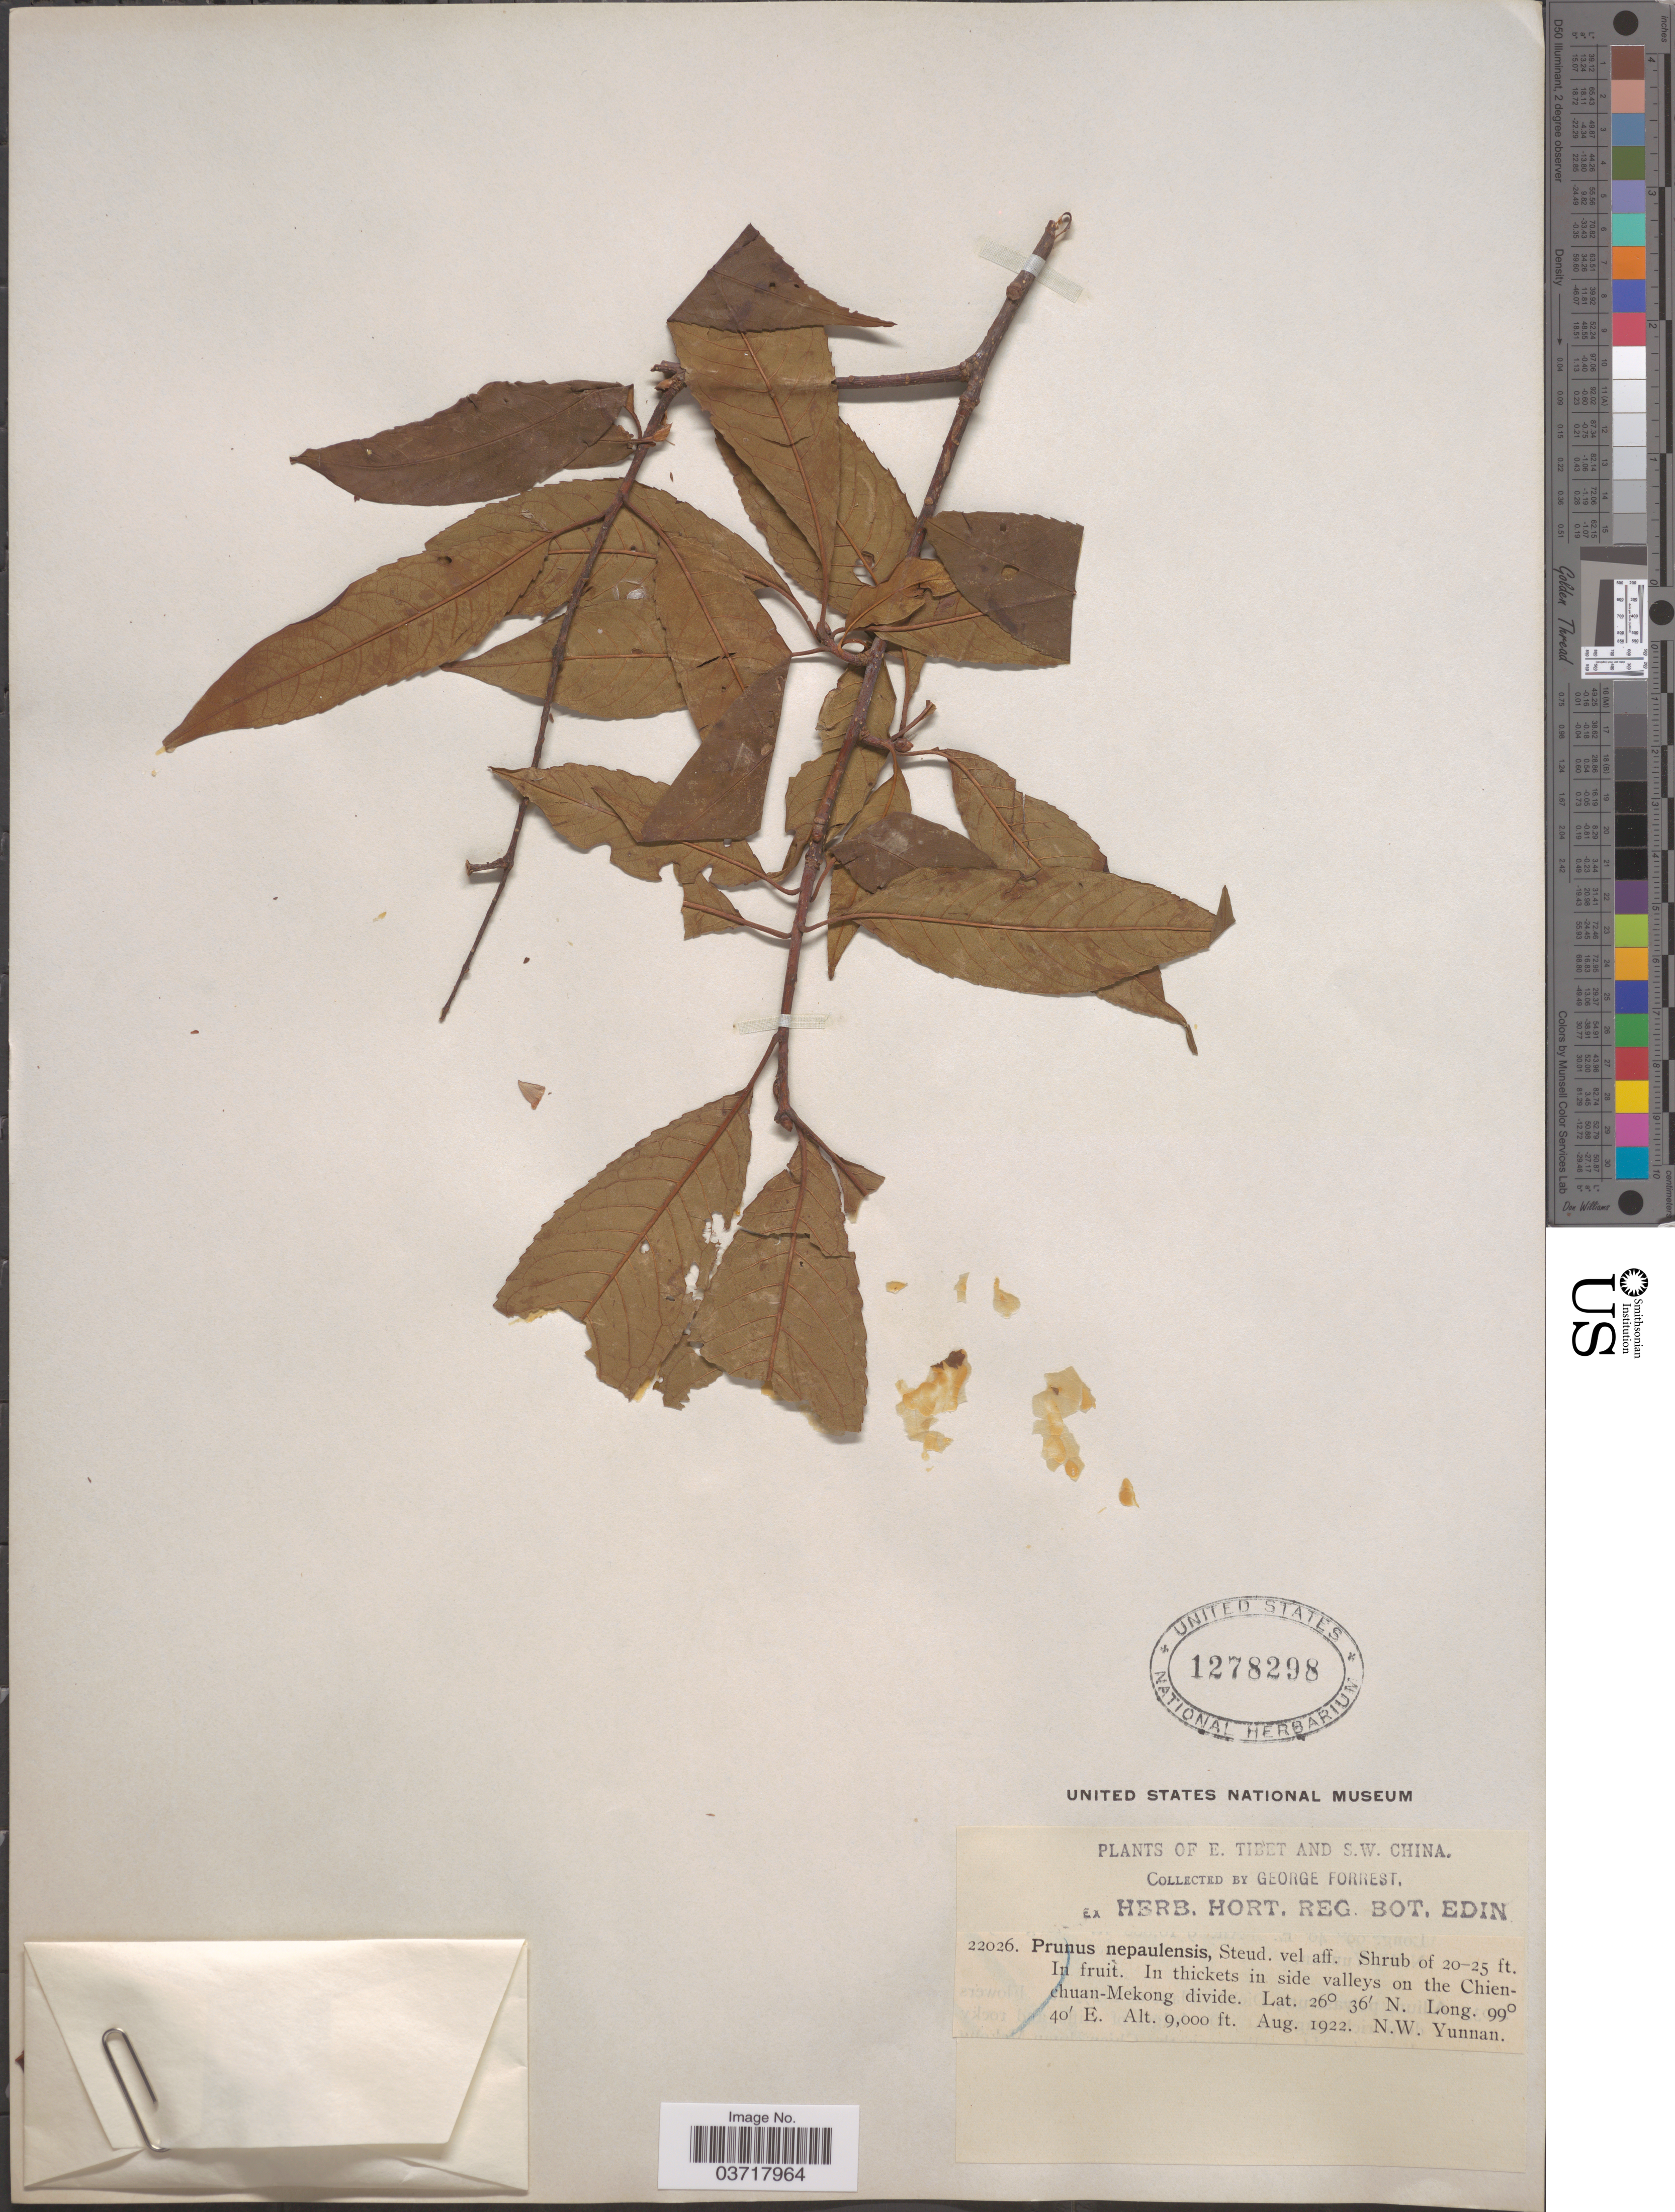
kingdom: Plantae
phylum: Tracheophyta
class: Magnoliopsida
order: Rosales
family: Rosaceae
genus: Prunus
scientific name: Prunus nepalensis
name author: K. Koch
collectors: G. Forrest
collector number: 22026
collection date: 1922-08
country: China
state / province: Yunnan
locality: E. Tibet and S.W. China. In thickets in side valleys on the Chien-chuan-Mekong divide. N. W. Yunnan.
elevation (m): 2743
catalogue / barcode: US 1278298